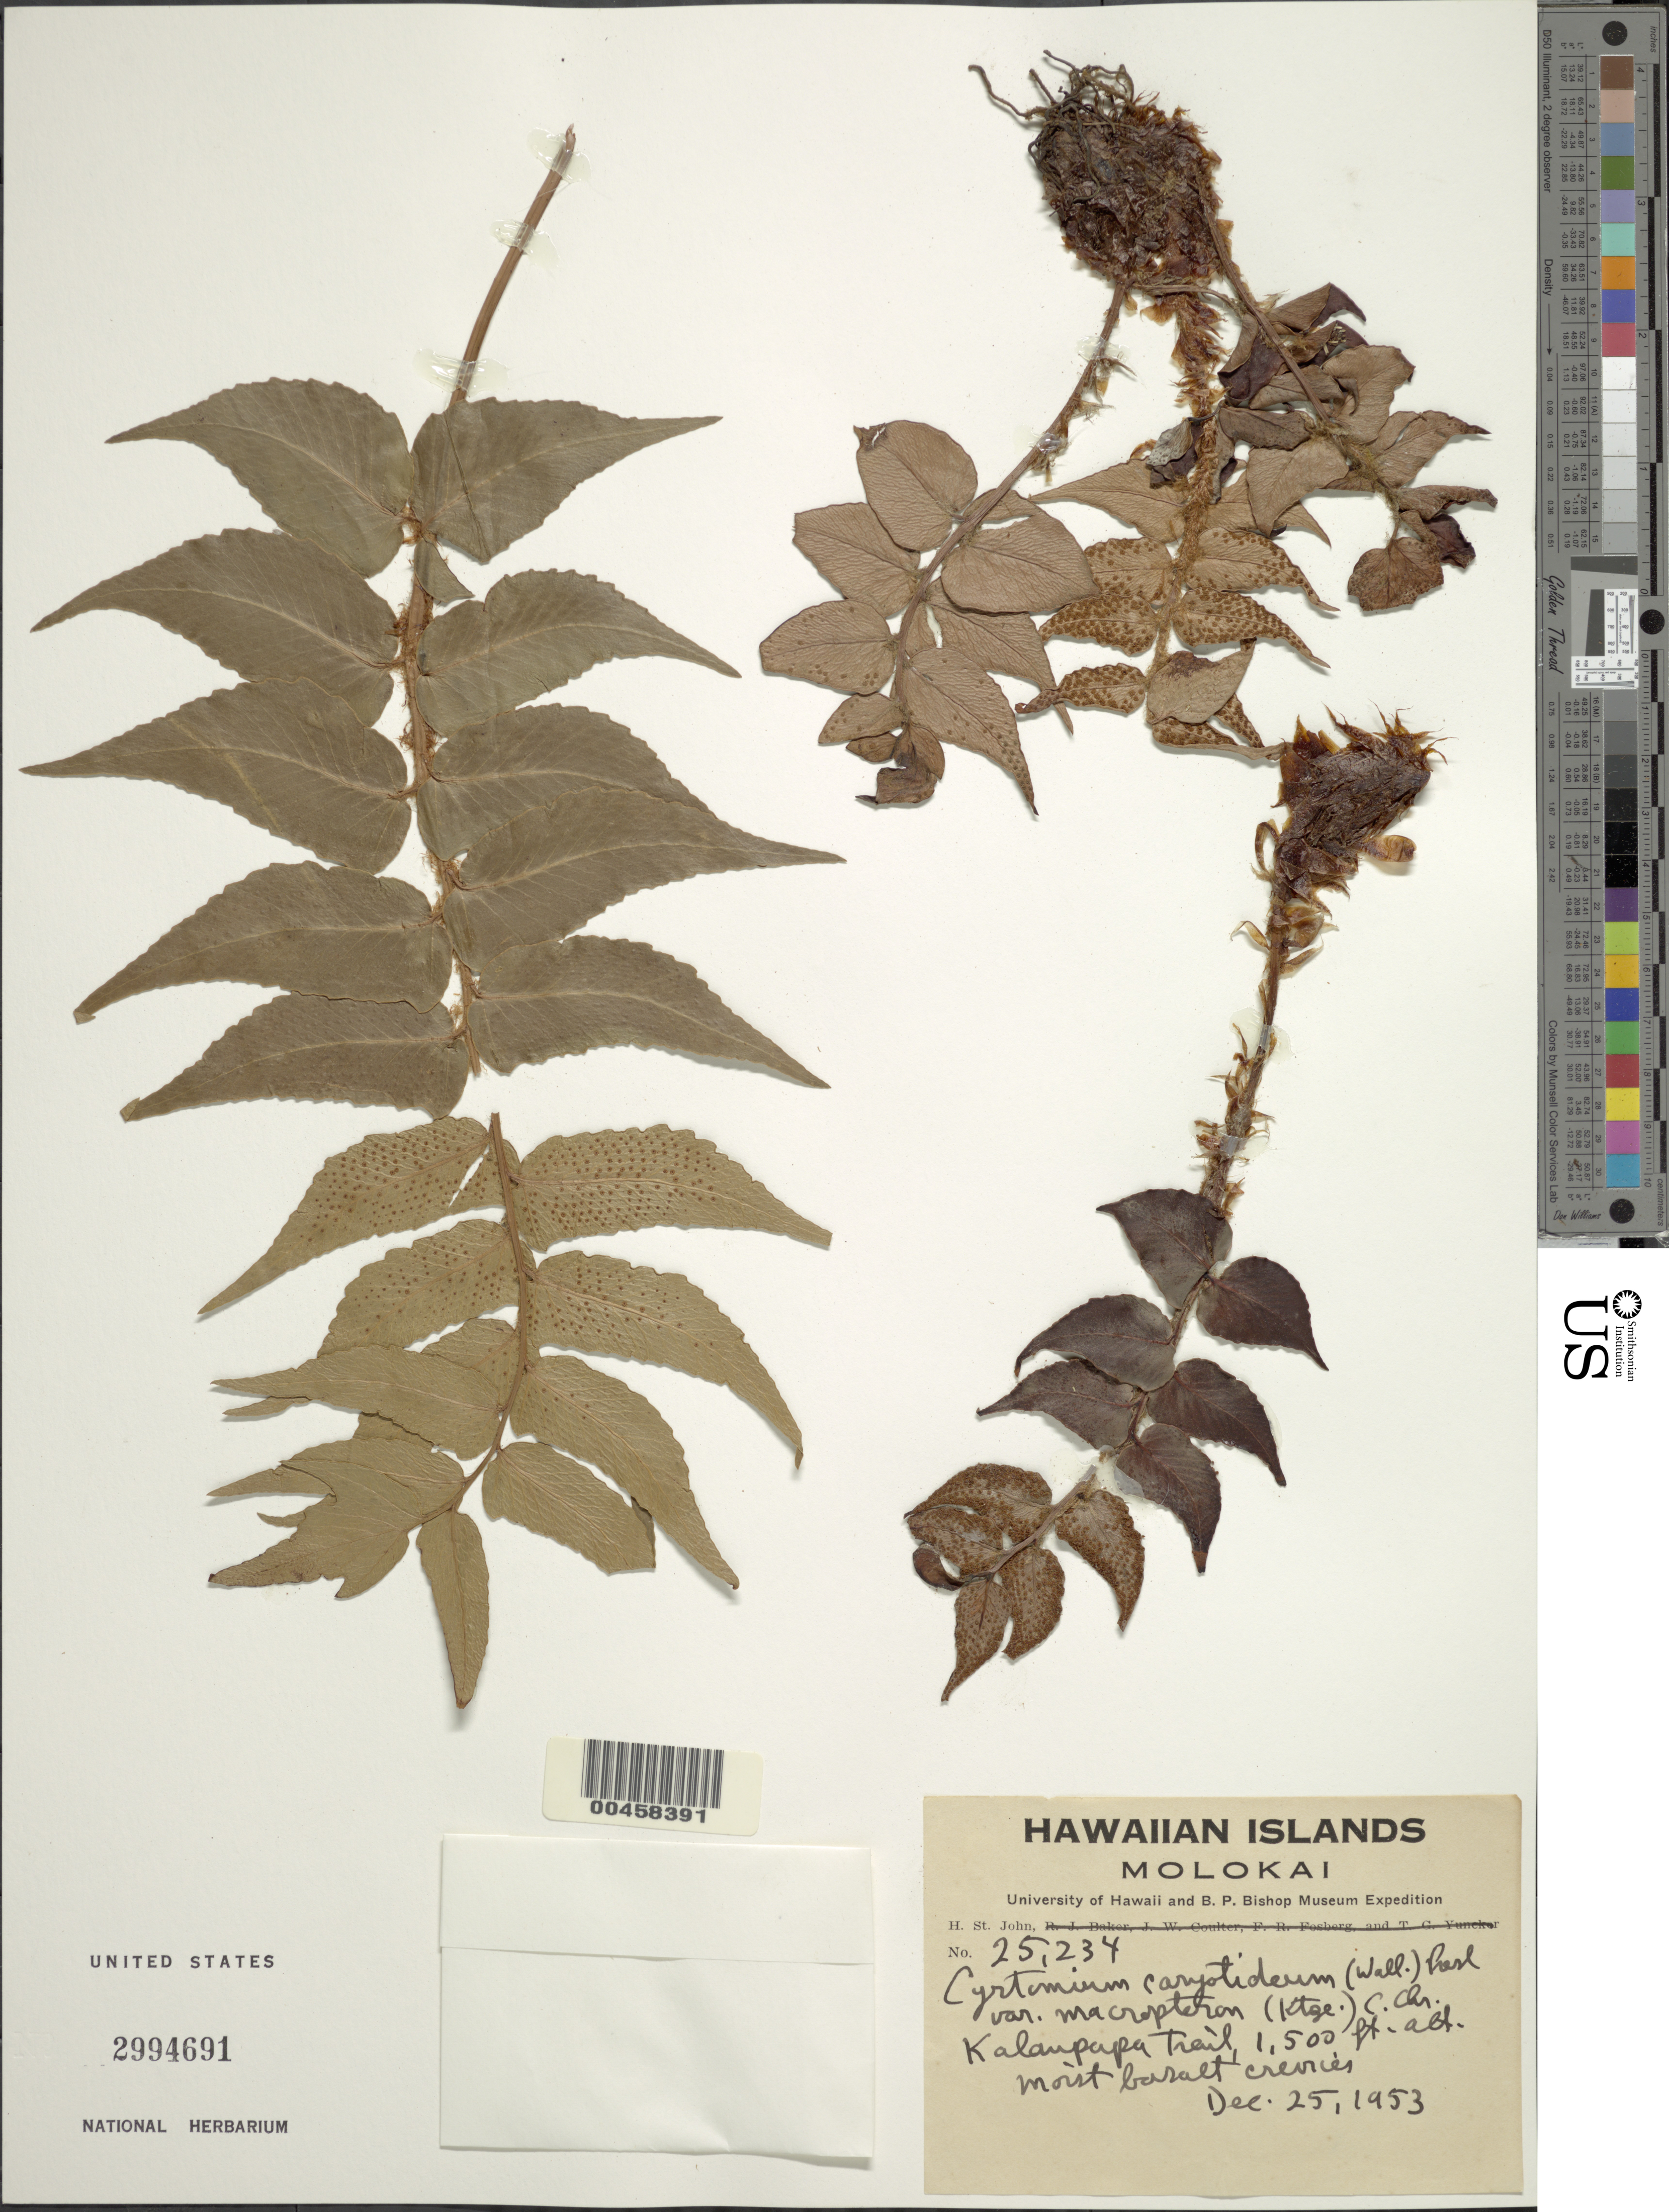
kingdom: Plantae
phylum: Tracheophyta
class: Polypodiopsida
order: Polypodiales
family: Dryopteridaceae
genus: Cyrtomium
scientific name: Cyrtomium caryotideum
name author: (Wall. ex Hook. & Grev.) C. Presl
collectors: H. St. John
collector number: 25234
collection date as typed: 25 Dec 1953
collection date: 1953-12-25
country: United States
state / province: Hawaii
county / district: Maui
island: Moloka'i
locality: Kalaupapa Trail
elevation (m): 457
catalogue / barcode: US 2994691